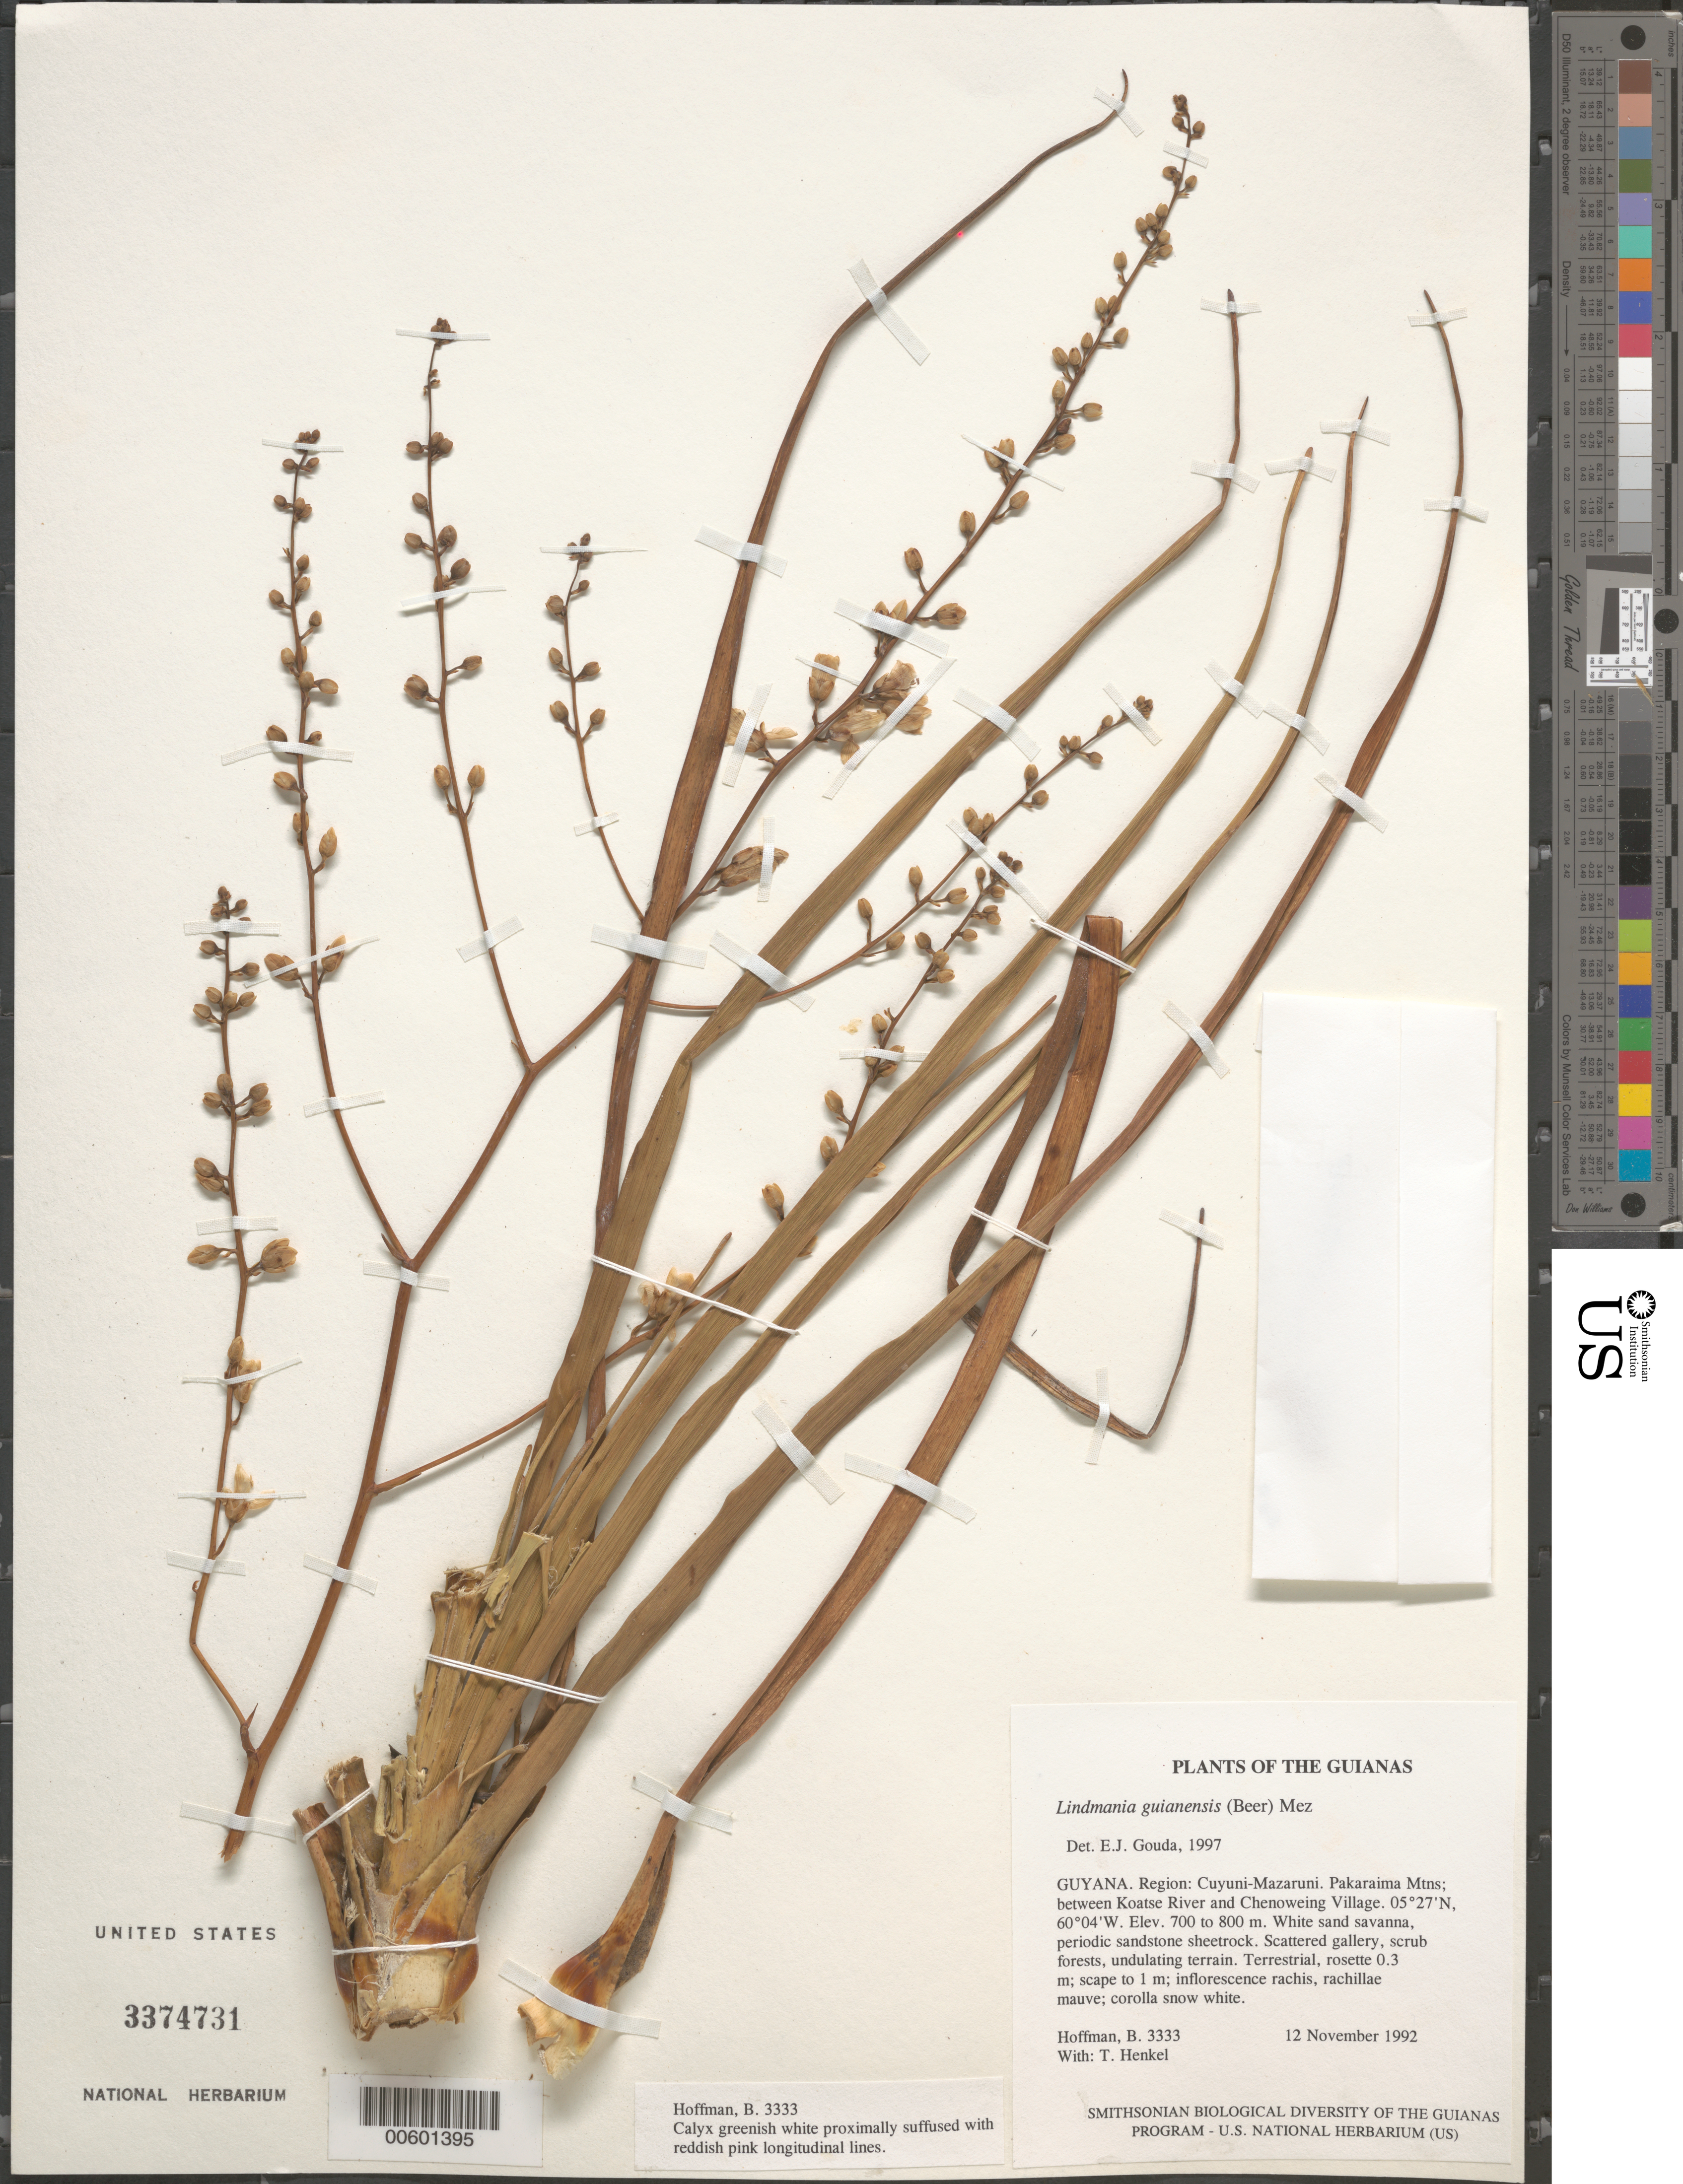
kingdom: Plantae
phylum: Tracheophyta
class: Liliopsida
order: Poales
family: Bromeliaceae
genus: Lindmania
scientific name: Lindmania guianensis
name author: (Beer) Mez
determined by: Gouda, E. J.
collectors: B. Hoffman & T. Henkel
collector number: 3333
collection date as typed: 12 November 1992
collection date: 1992-11-12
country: Guyana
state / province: Cuyuni-Mazaruni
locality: Pakaraima Mountains; between Koatse River and Chenoweing village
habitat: White sand savanna, periodic sandstone sheetrock. Scattered gallery, scrub forests, undulating terrain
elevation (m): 700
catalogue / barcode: US 3374731